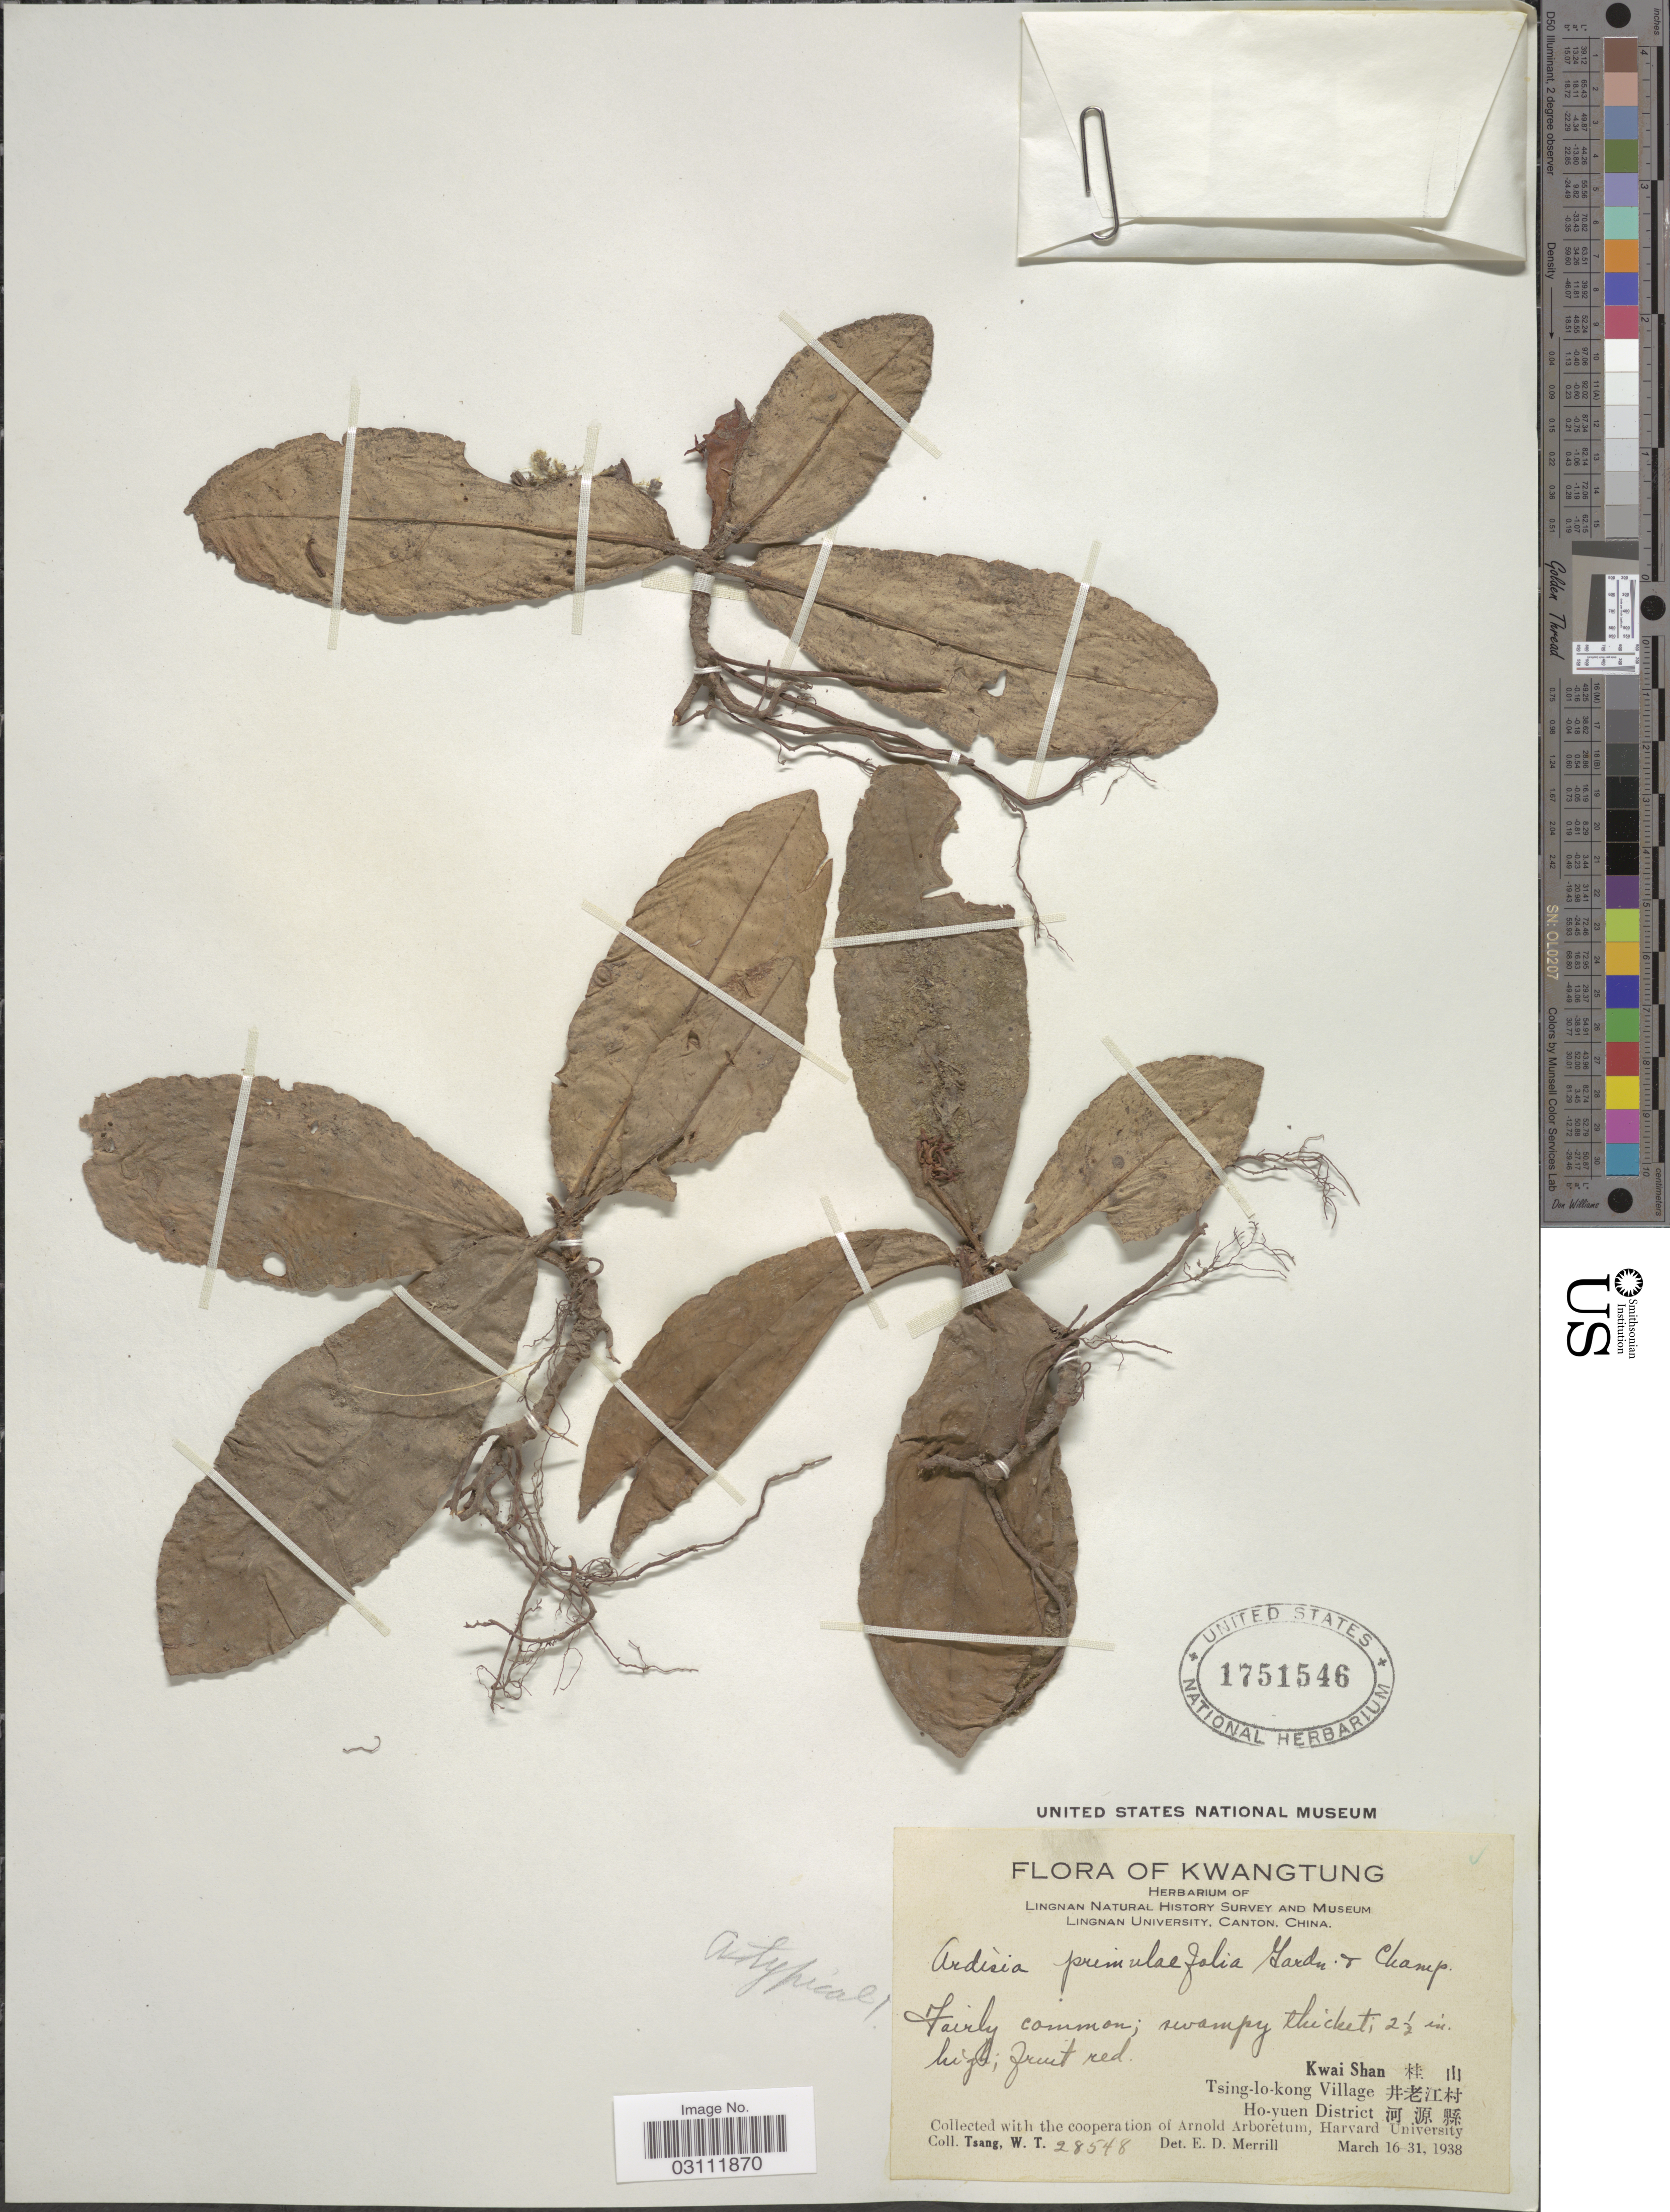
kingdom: Plantae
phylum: Tracheophyta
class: Magnoliopsida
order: Ericales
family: Primulaceae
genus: Ardisia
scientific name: Ardisia primulifolia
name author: Gardner & Champ.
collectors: W. T. Tsang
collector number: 28548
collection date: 1938-03-16/1938-03-31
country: China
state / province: Guangdong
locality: Kwangtung. Kwai Shan. Tsing-lo-kong Village. Ho-yuen District.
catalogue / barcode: US 1741546